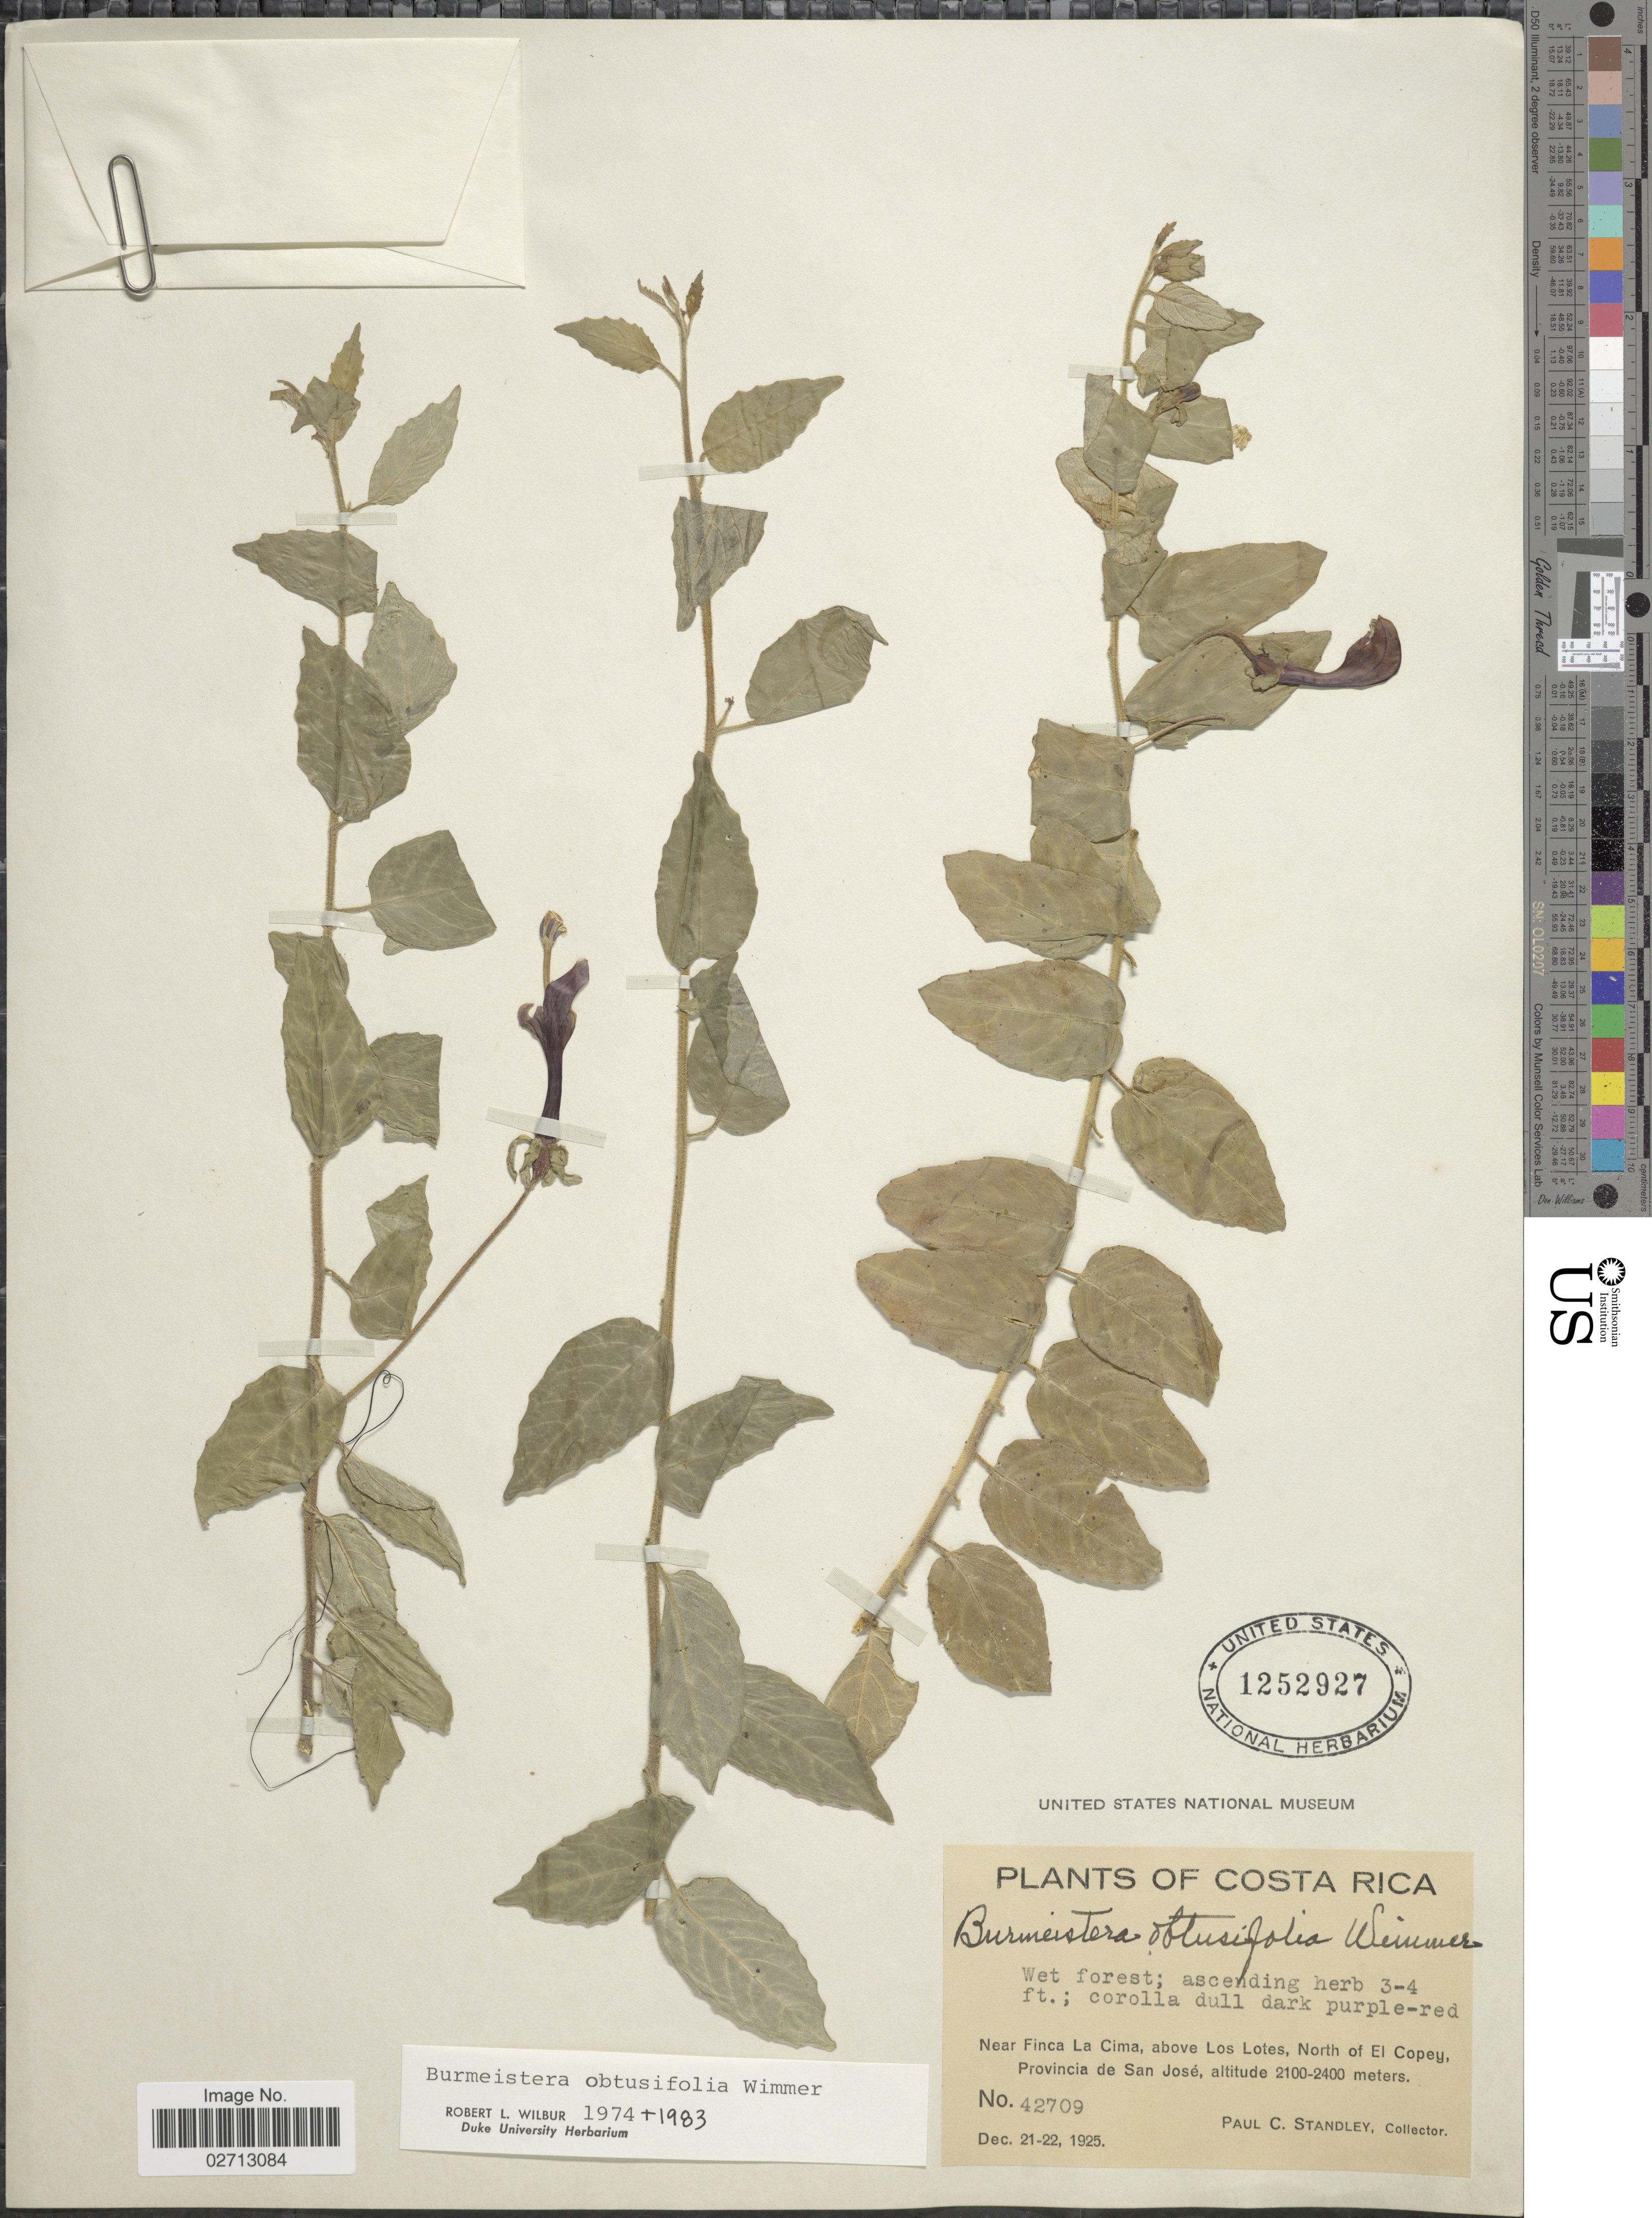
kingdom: Plantae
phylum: Tracheophyta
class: Magnoliopsida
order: Asterales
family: Campanulaceae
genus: Burmeistera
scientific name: Burmeistera obtusifolia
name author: E. Wimm.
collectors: P. C. Standley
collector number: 42709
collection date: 1925-12-21/1925-12-22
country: Costa Rica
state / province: San José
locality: Near Finca La Cima, above Los Lotes, North of El Copey.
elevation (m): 2100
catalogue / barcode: US 1252927